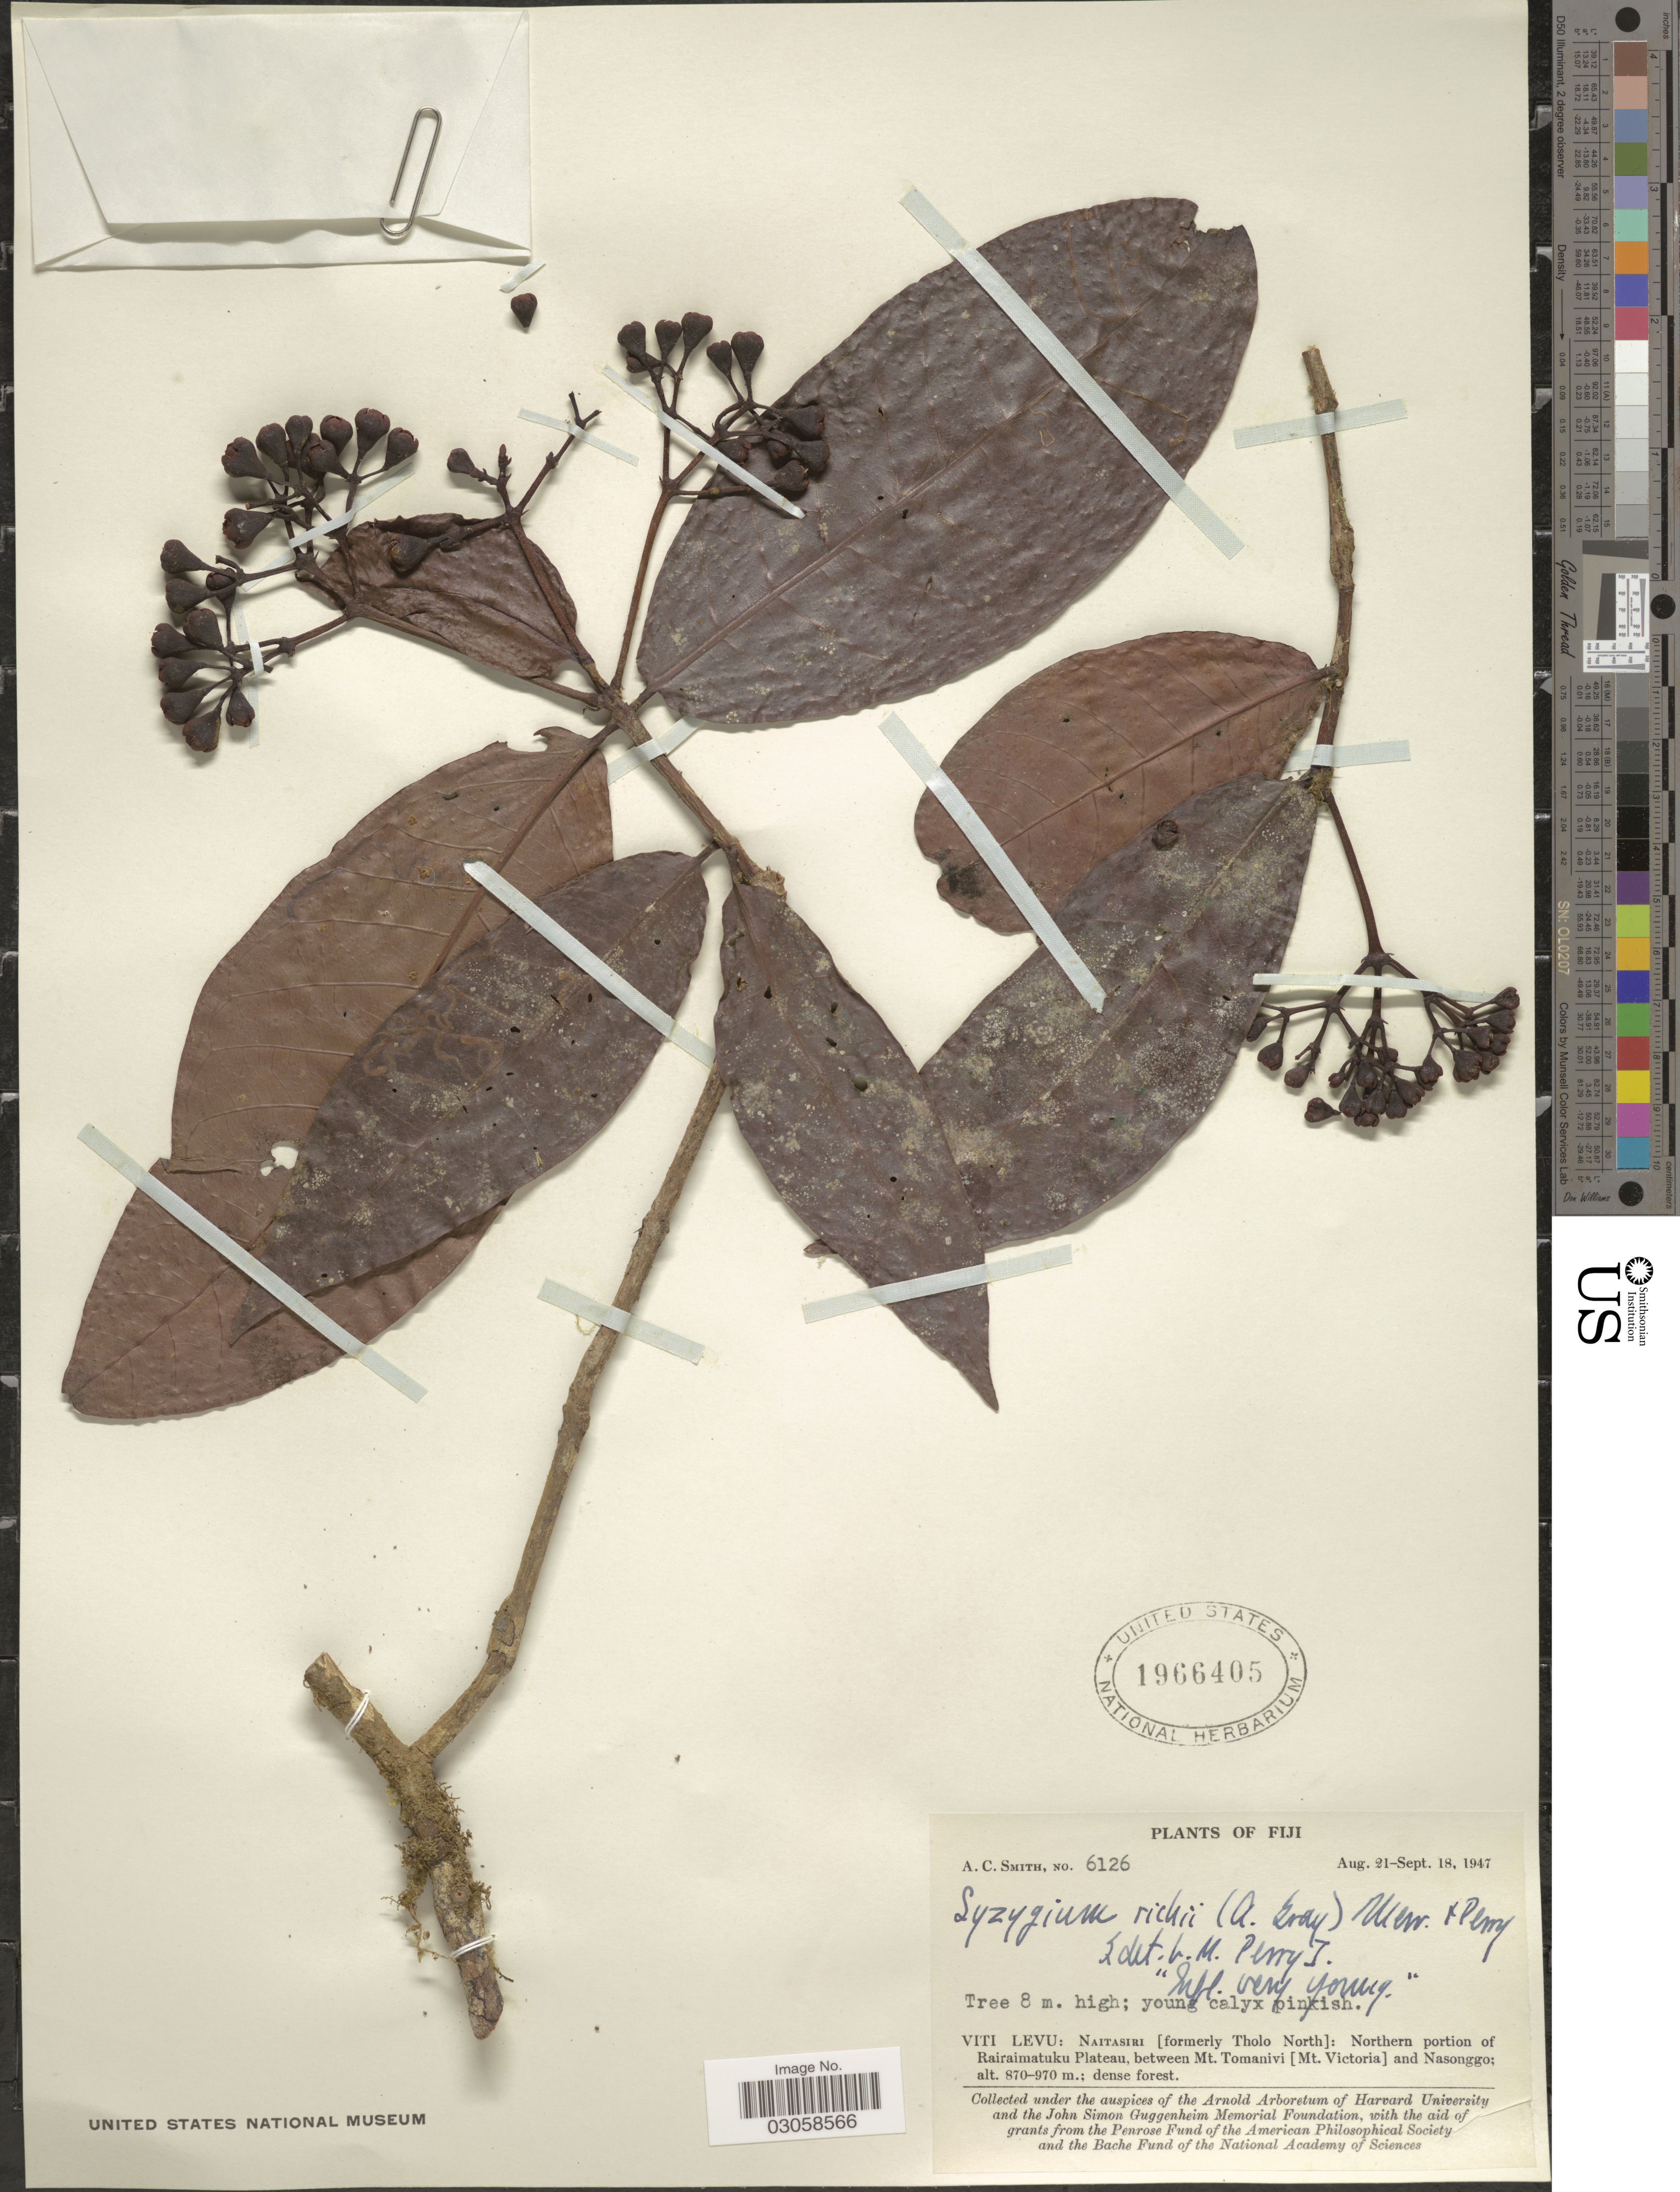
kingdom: Plantae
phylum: Tracheophyta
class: Magnoliopsida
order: Myrtales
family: Myrtaceae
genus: Syzygium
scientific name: Syzygium richii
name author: (A. Gray) Merr. & L.M. Perry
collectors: A. C. Smith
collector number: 6126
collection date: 1947-08-21/1947-09-18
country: Fiji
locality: Viti Levu: Naitasiri [formerly Tholo North]: Northern portion of Rairaimatuku Plateau, between Mt. Tomanivi [Mt. Victoria] and Nasonggo.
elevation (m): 870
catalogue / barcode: US 1966405